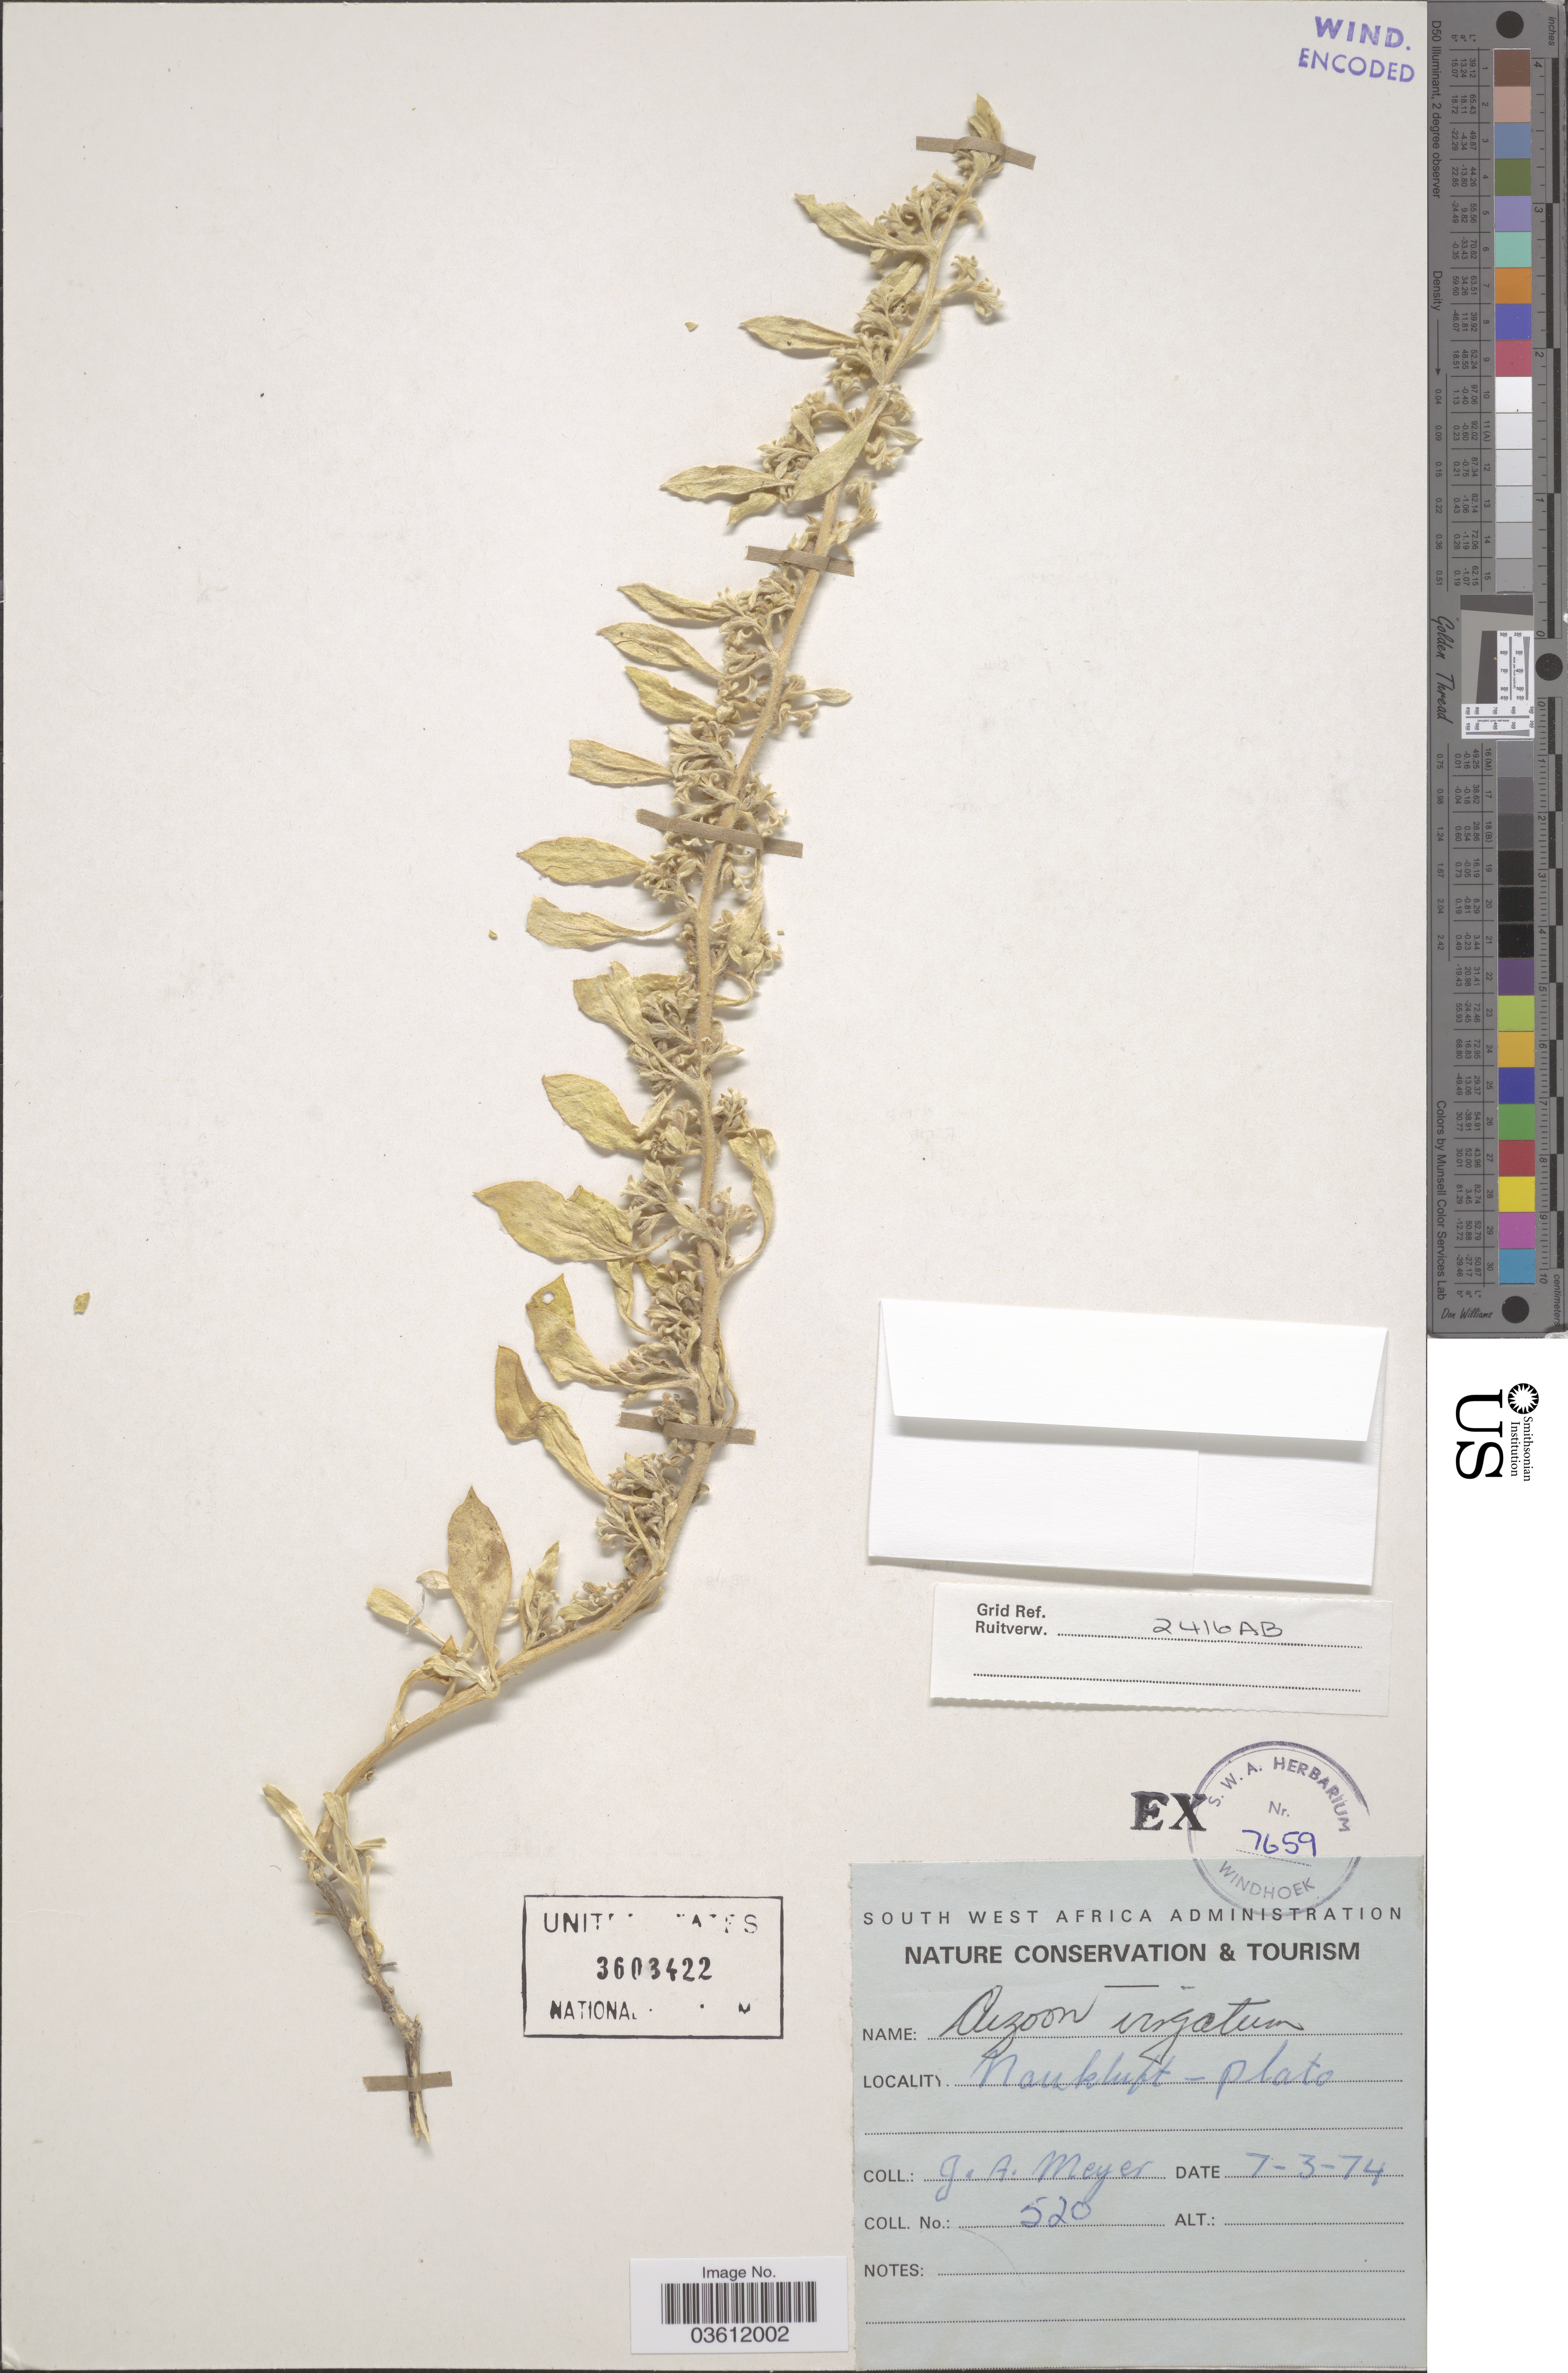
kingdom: Plantae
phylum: Tracheophyta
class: Magnoliopsida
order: Caryophyllales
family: Aizoaceae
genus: Aizoon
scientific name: Aizoon virgatum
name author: Welw. ex Oliv.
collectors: J. Meyer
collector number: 520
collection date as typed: Transcribed d/m/y: 7/3/74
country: Namibia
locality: South West Africa Administration. Naukluft-plato.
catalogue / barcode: US 3603422